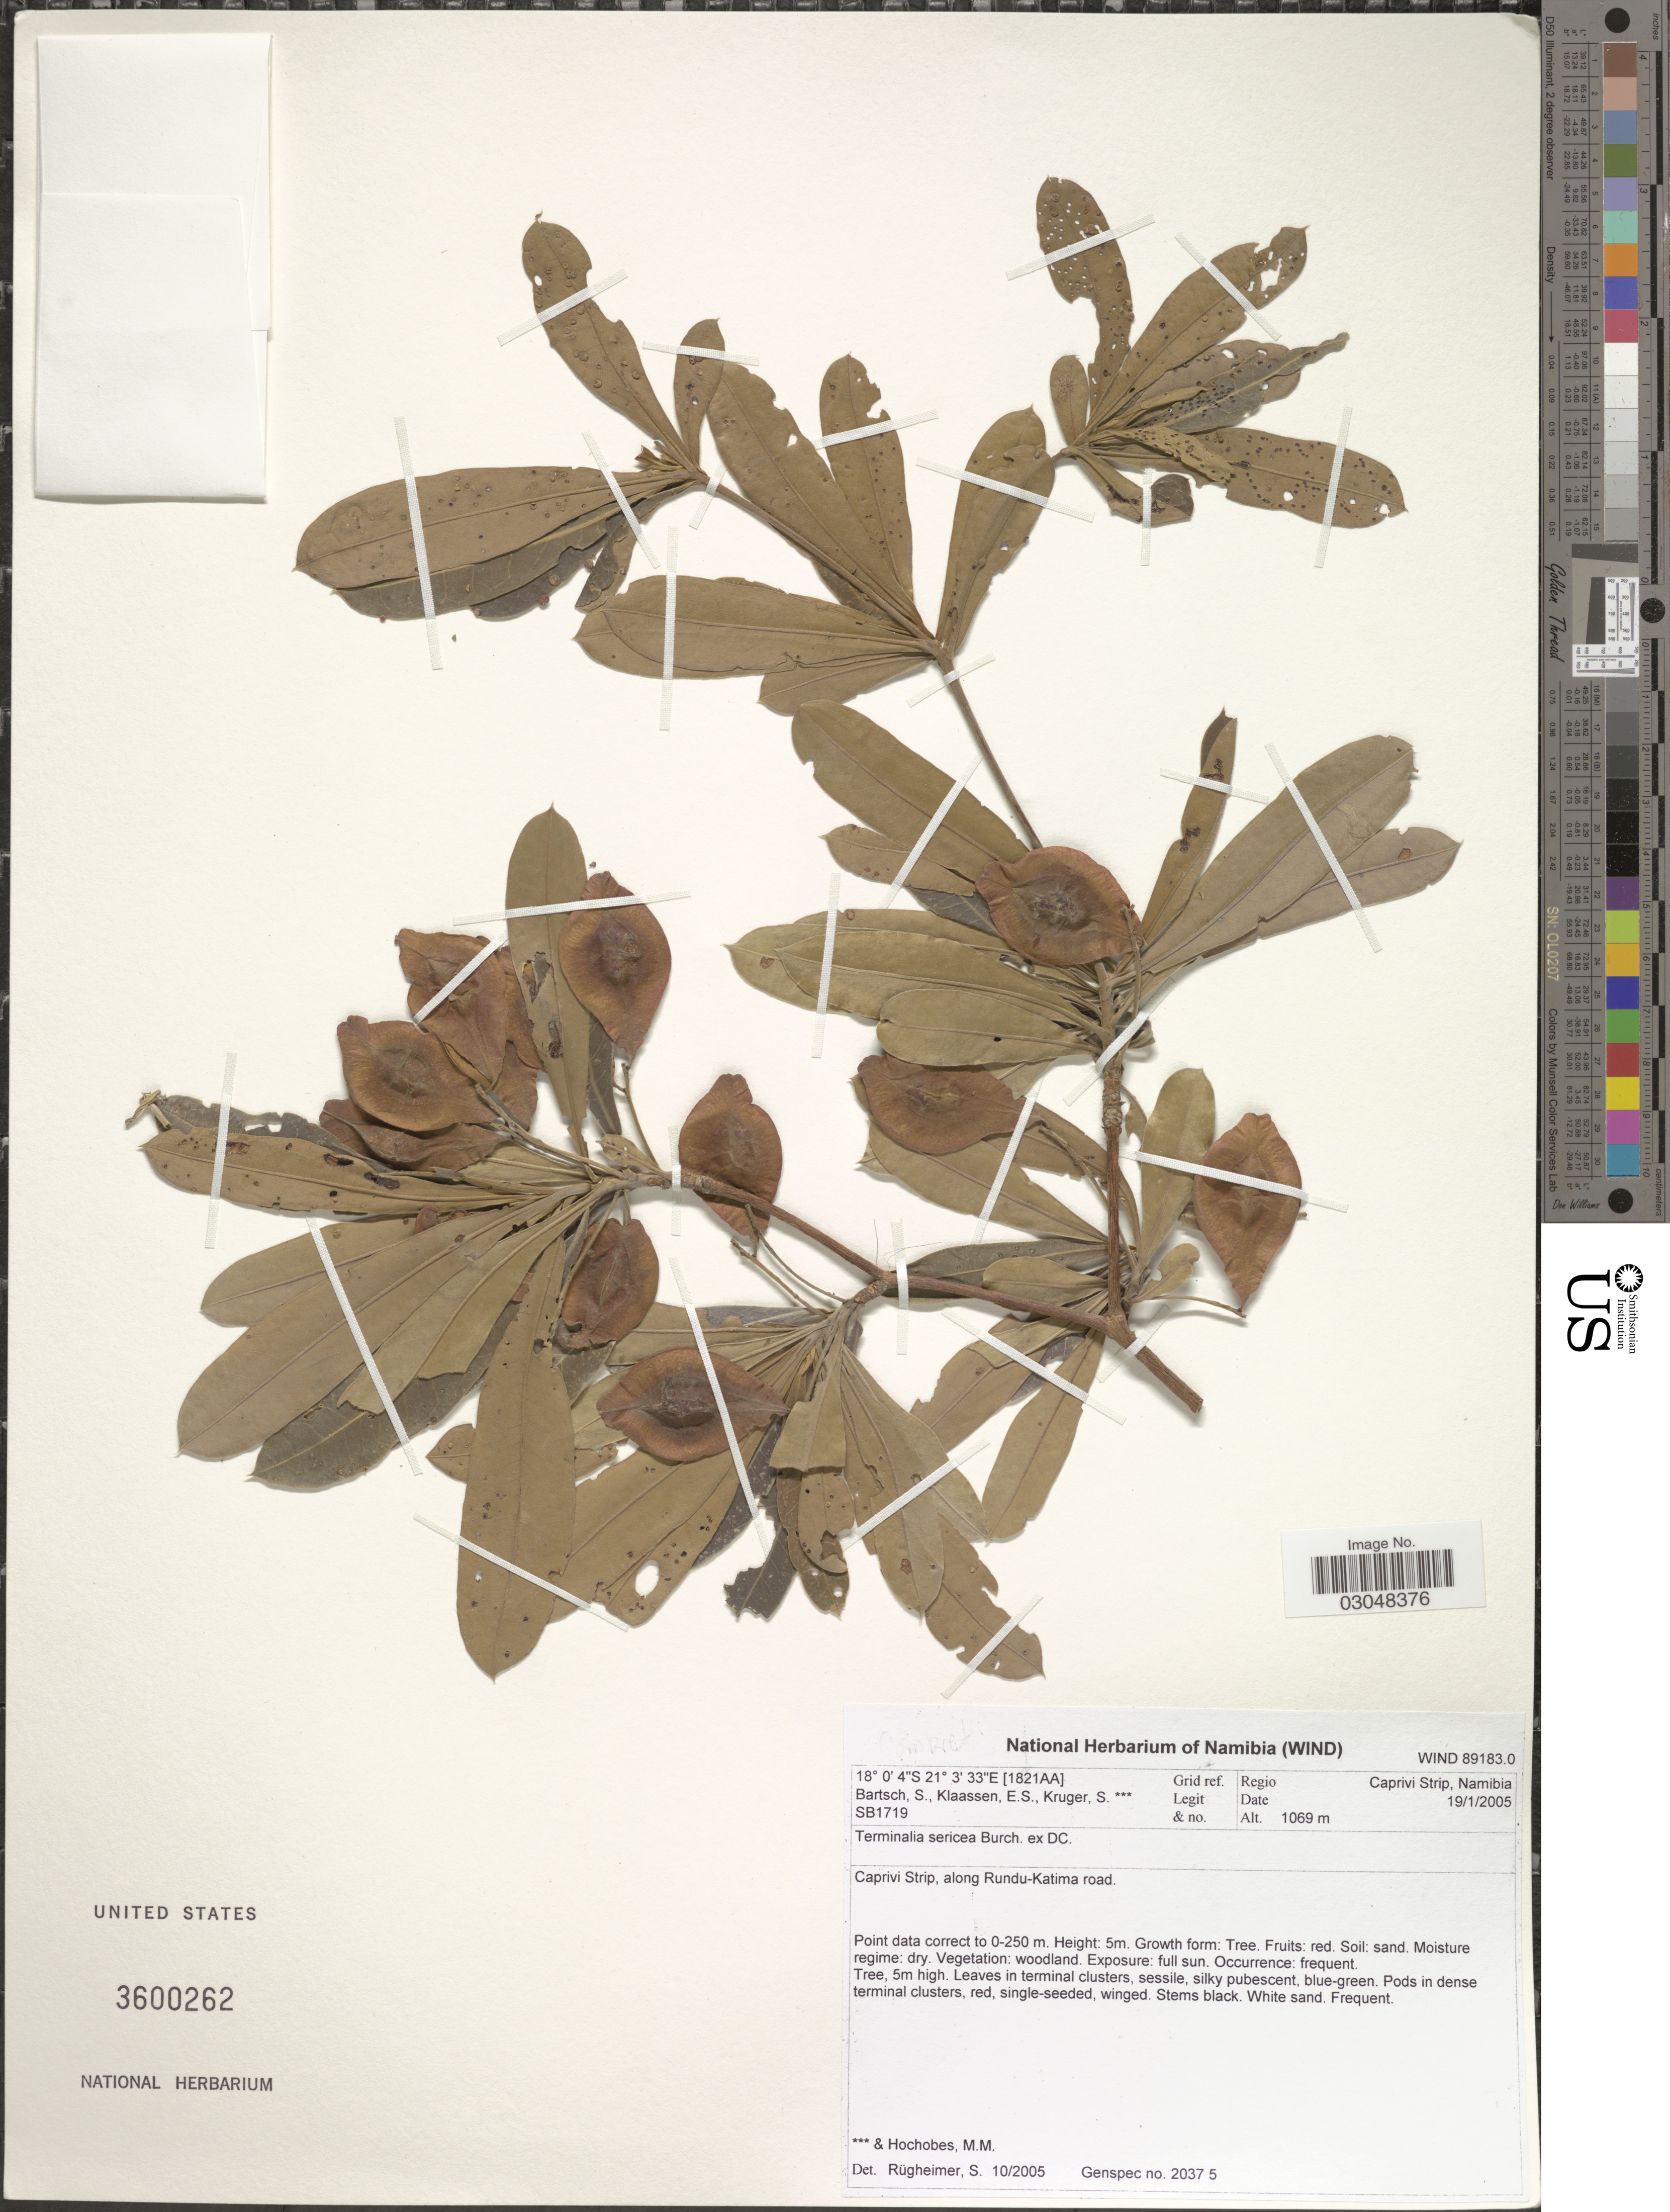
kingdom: Plantae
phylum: Tracheophyta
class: Magnoliopsida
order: Myrtales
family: Combretaceae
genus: Terminalia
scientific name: Terminalia sericea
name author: D.G. Burch ex DC.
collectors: S. Bartsch, E. S. Klaassen, S. Kruger & M. Hochobes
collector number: SB1719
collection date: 2005-01-19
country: Namibia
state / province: Caprivi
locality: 1821 AA Grid ref. Rego Caprivi Strip. Caprivi Strip, along Rundu-Katima road.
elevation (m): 1069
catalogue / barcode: US 3600262